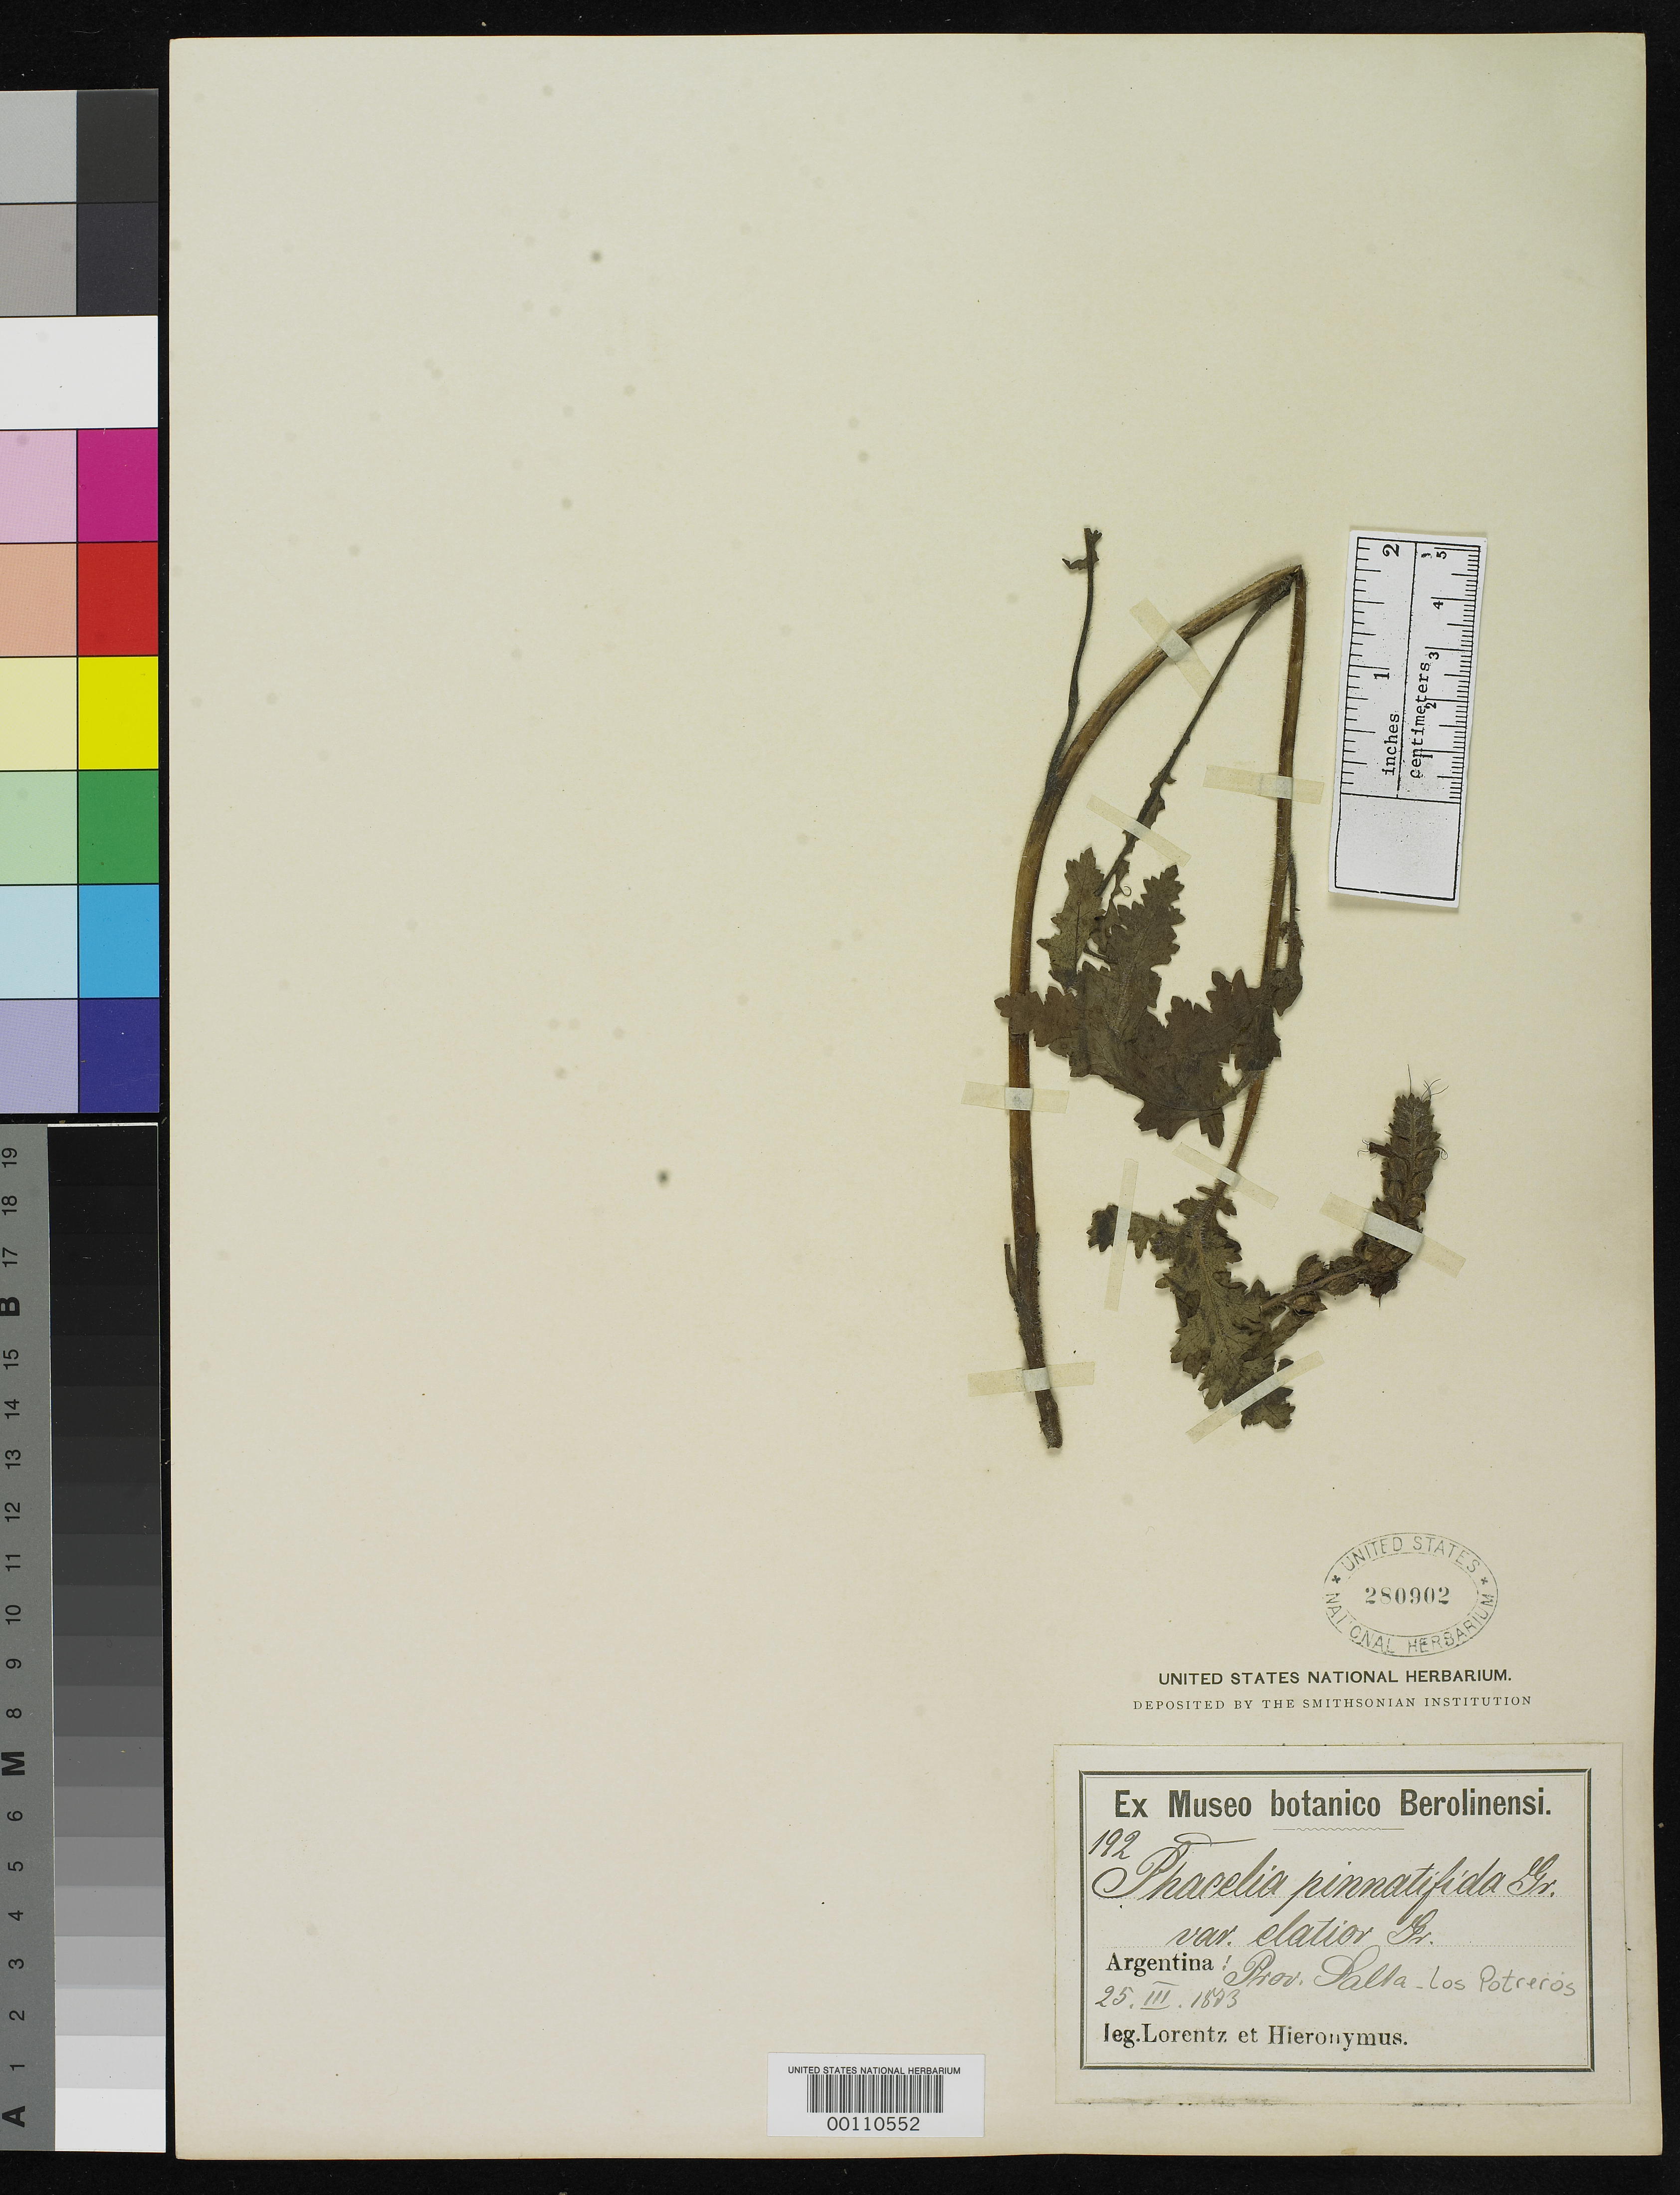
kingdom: Plantae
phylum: Tracheophyta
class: Magnoliopsida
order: Boraginales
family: Hydrophyllaceae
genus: Phacelia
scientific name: Phacelia pinnatifida var. elatior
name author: Griseb.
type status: Isosyntype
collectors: P. G. Lorentz & G. H. Hieronymus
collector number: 192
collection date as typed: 25 Mar 18--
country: Argentina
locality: Palla, Los Potreros.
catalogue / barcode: US 280902